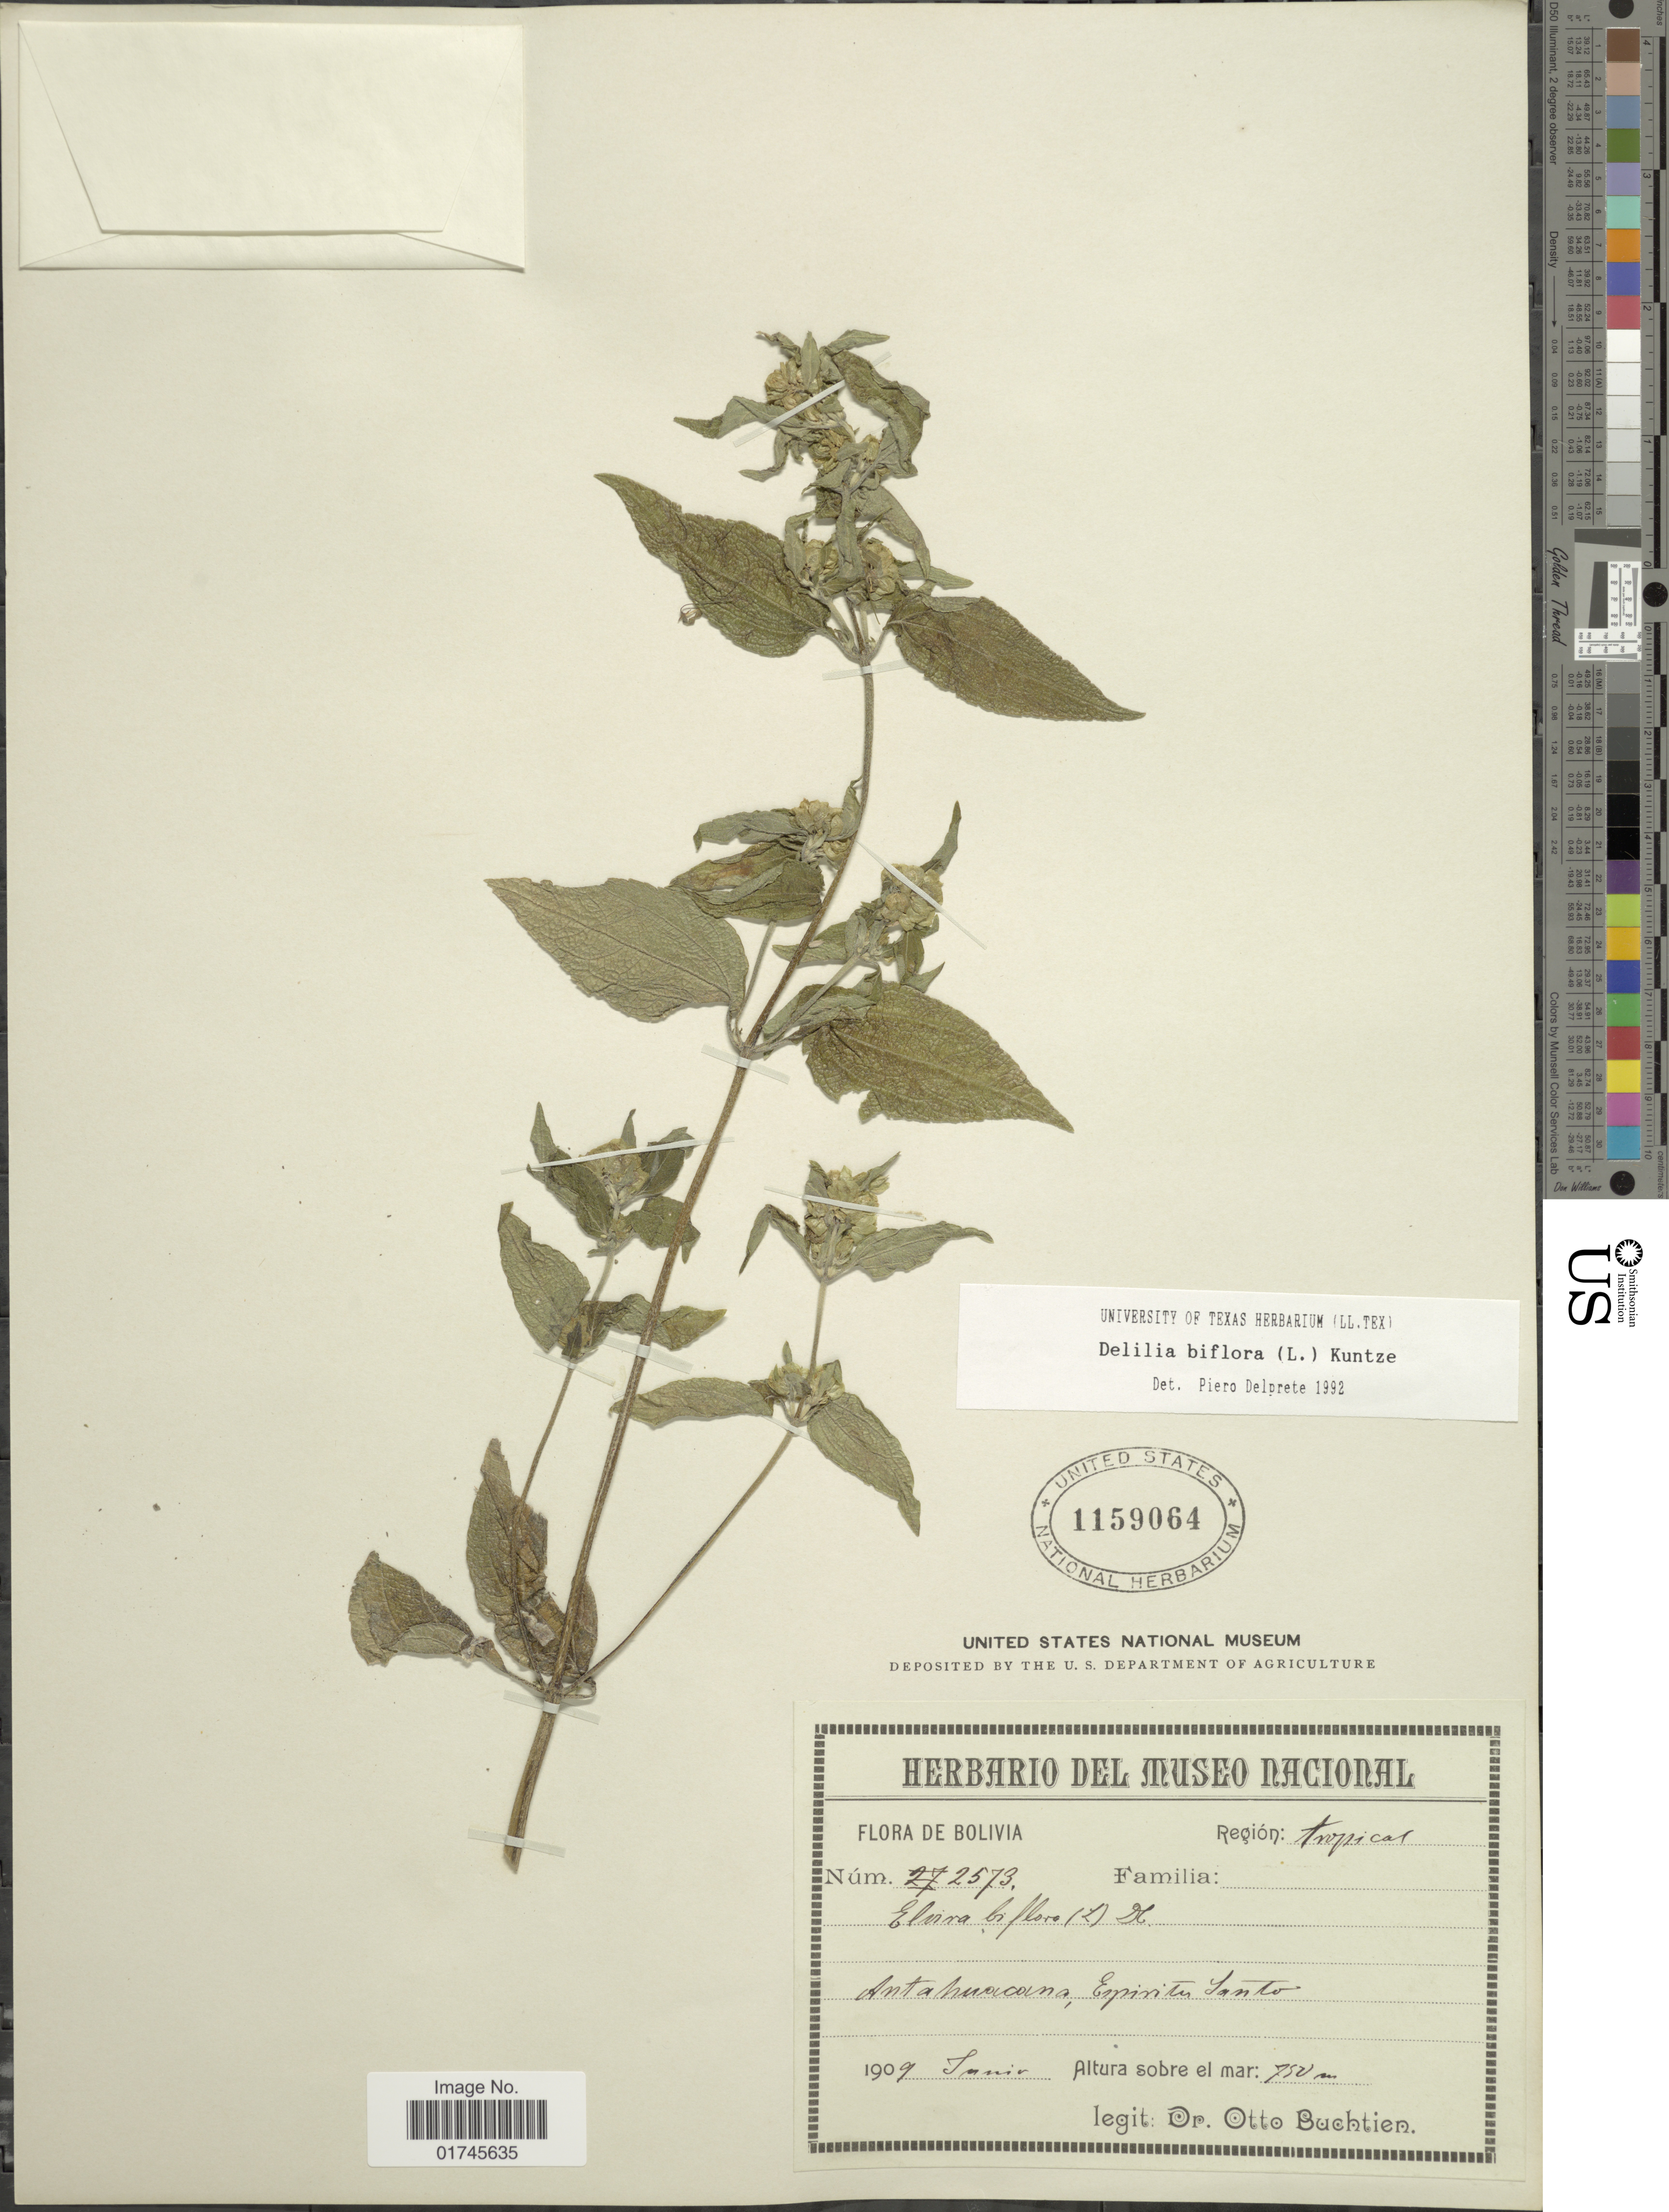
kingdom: Plantae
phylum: Tracheophyta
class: Magnoliopsida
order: Asterales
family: Asteraceae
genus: Delilia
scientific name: Delilia biflora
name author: (L.) Kuntze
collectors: O. Buchtien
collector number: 2573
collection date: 1909-06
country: Bolivia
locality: Región: tropical, Antahuacana, Espiritu Santo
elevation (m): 750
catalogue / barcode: US 1159064